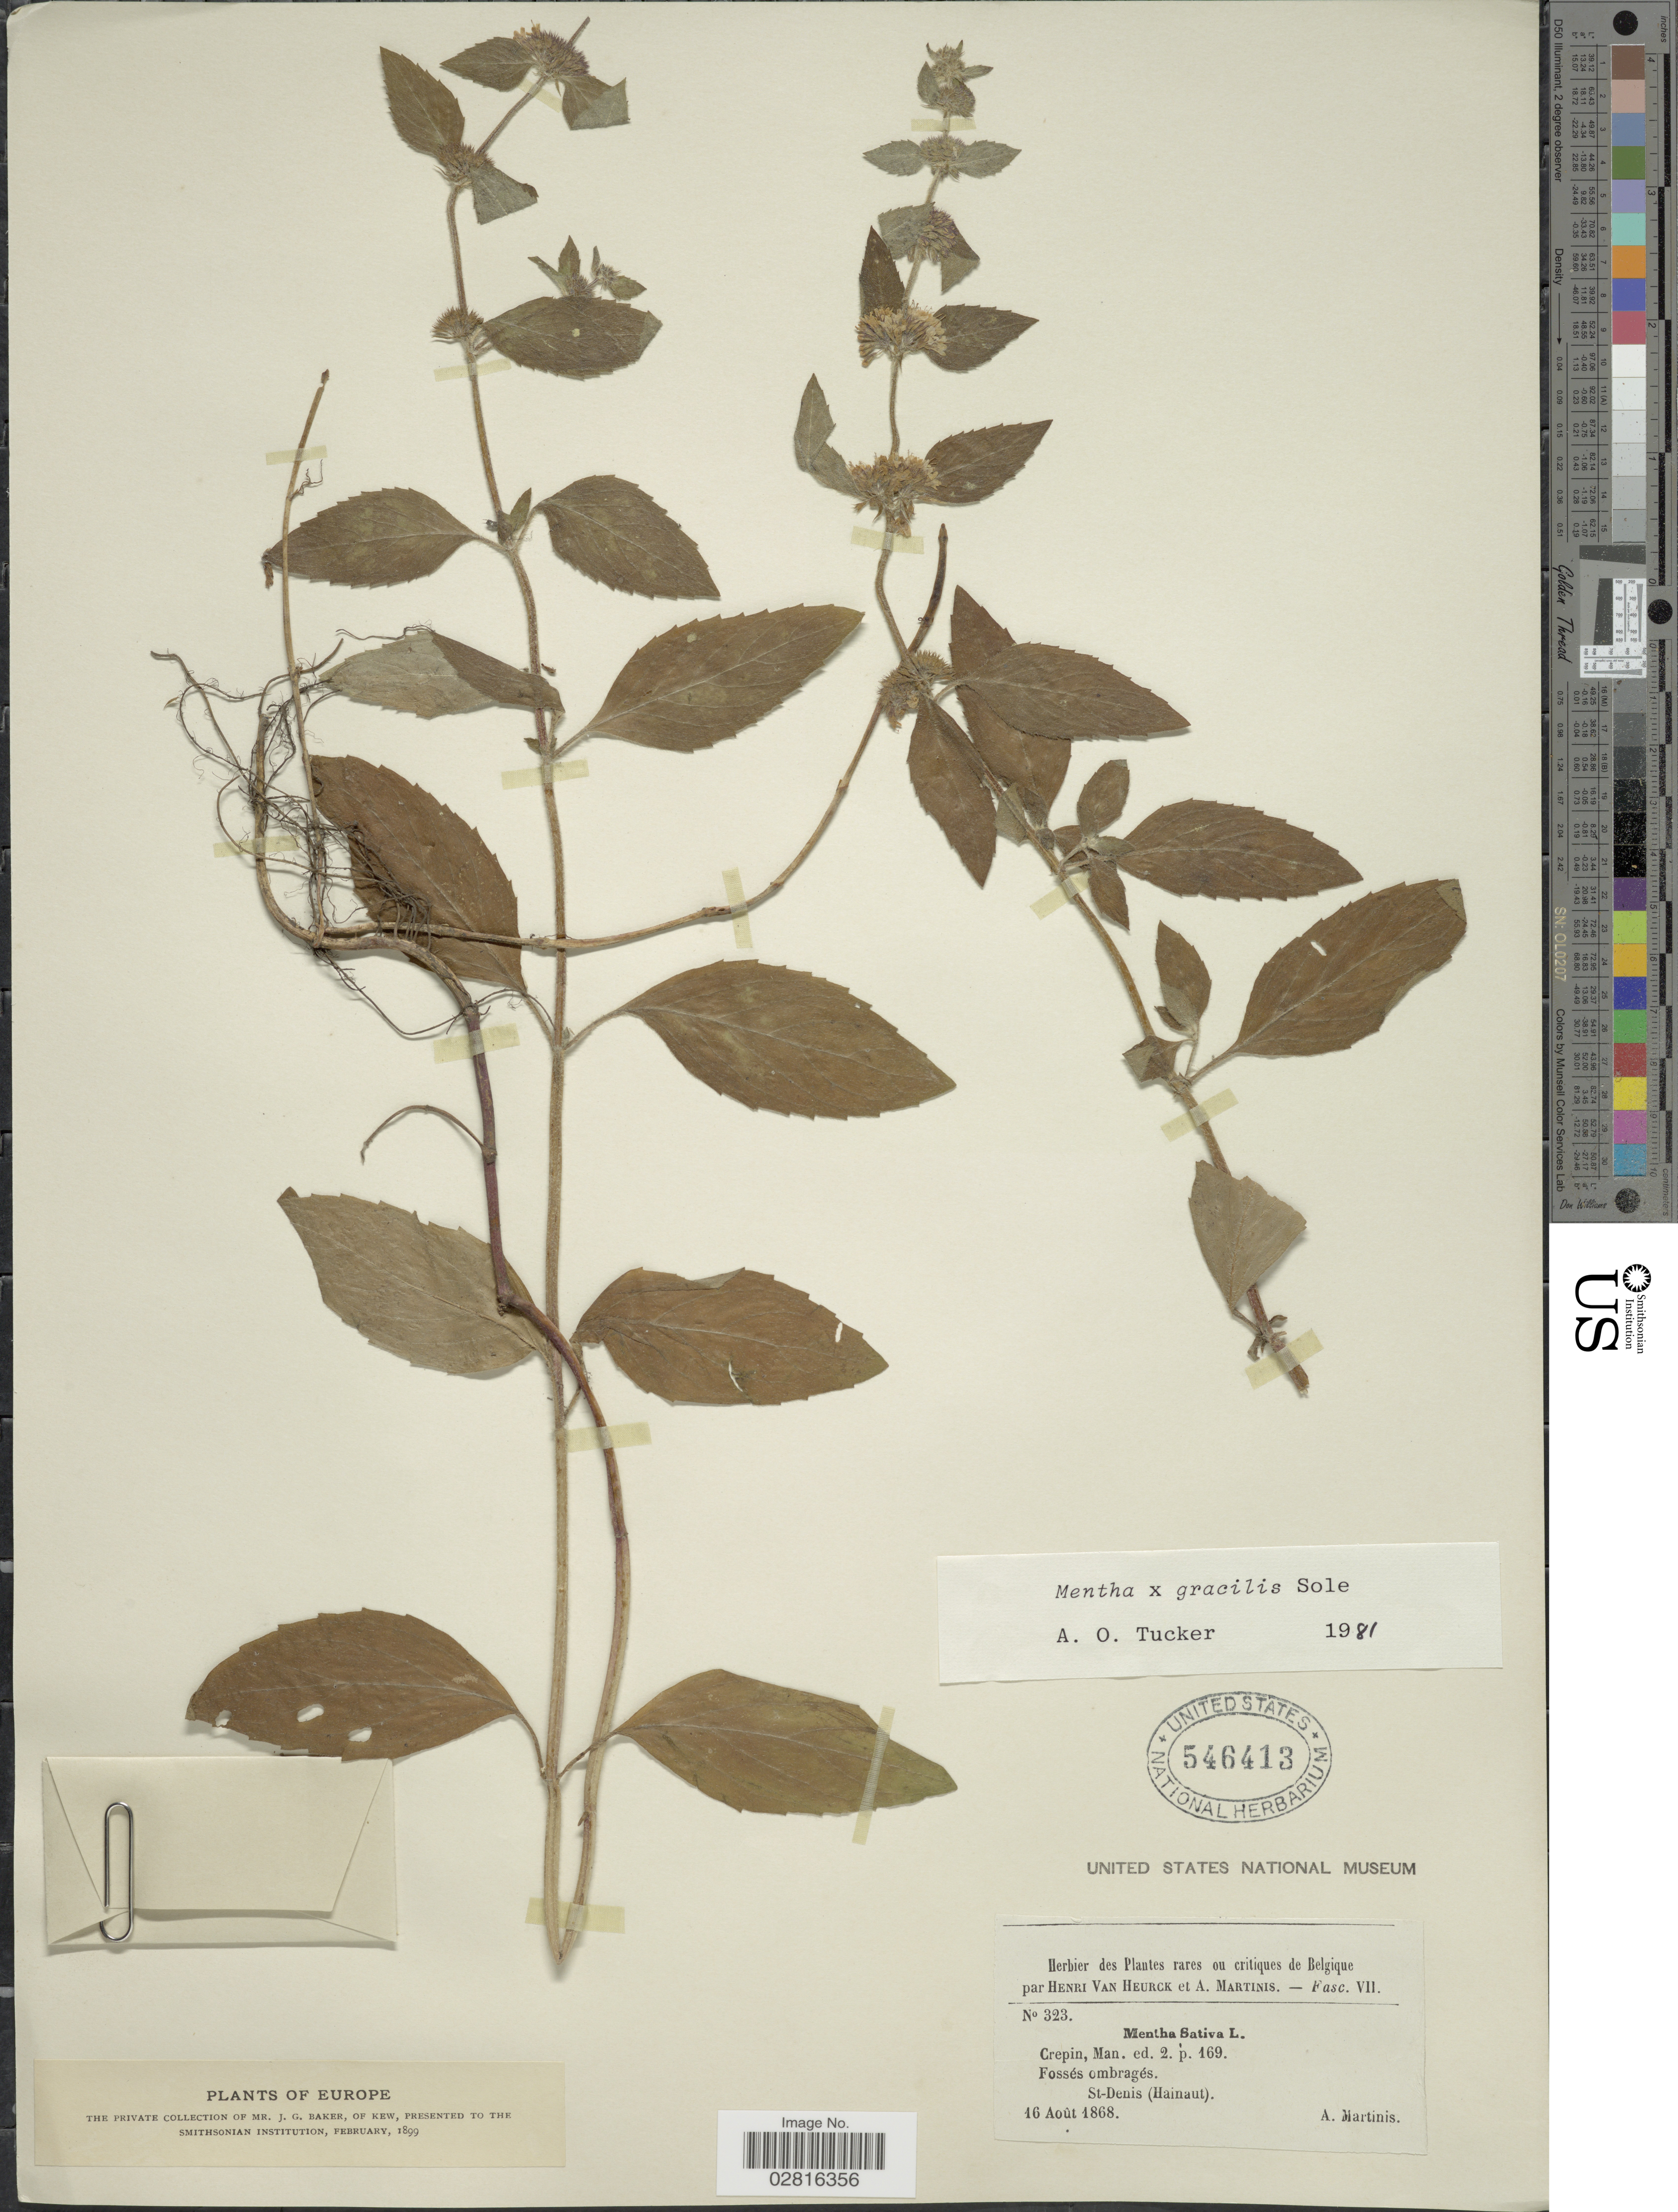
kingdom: Plantae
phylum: Tracheophyta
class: Magnoliopsida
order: Lamiales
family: Lamiaceae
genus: Mentha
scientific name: Mentha x gracilis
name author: Sole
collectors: H. F. Van Heurck & A. Martinis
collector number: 323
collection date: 1868-08-16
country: Belgium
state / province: Wallonia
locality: Fossés ombragés. St-Denis (Hainaut). Europe.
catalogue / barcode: US 546413